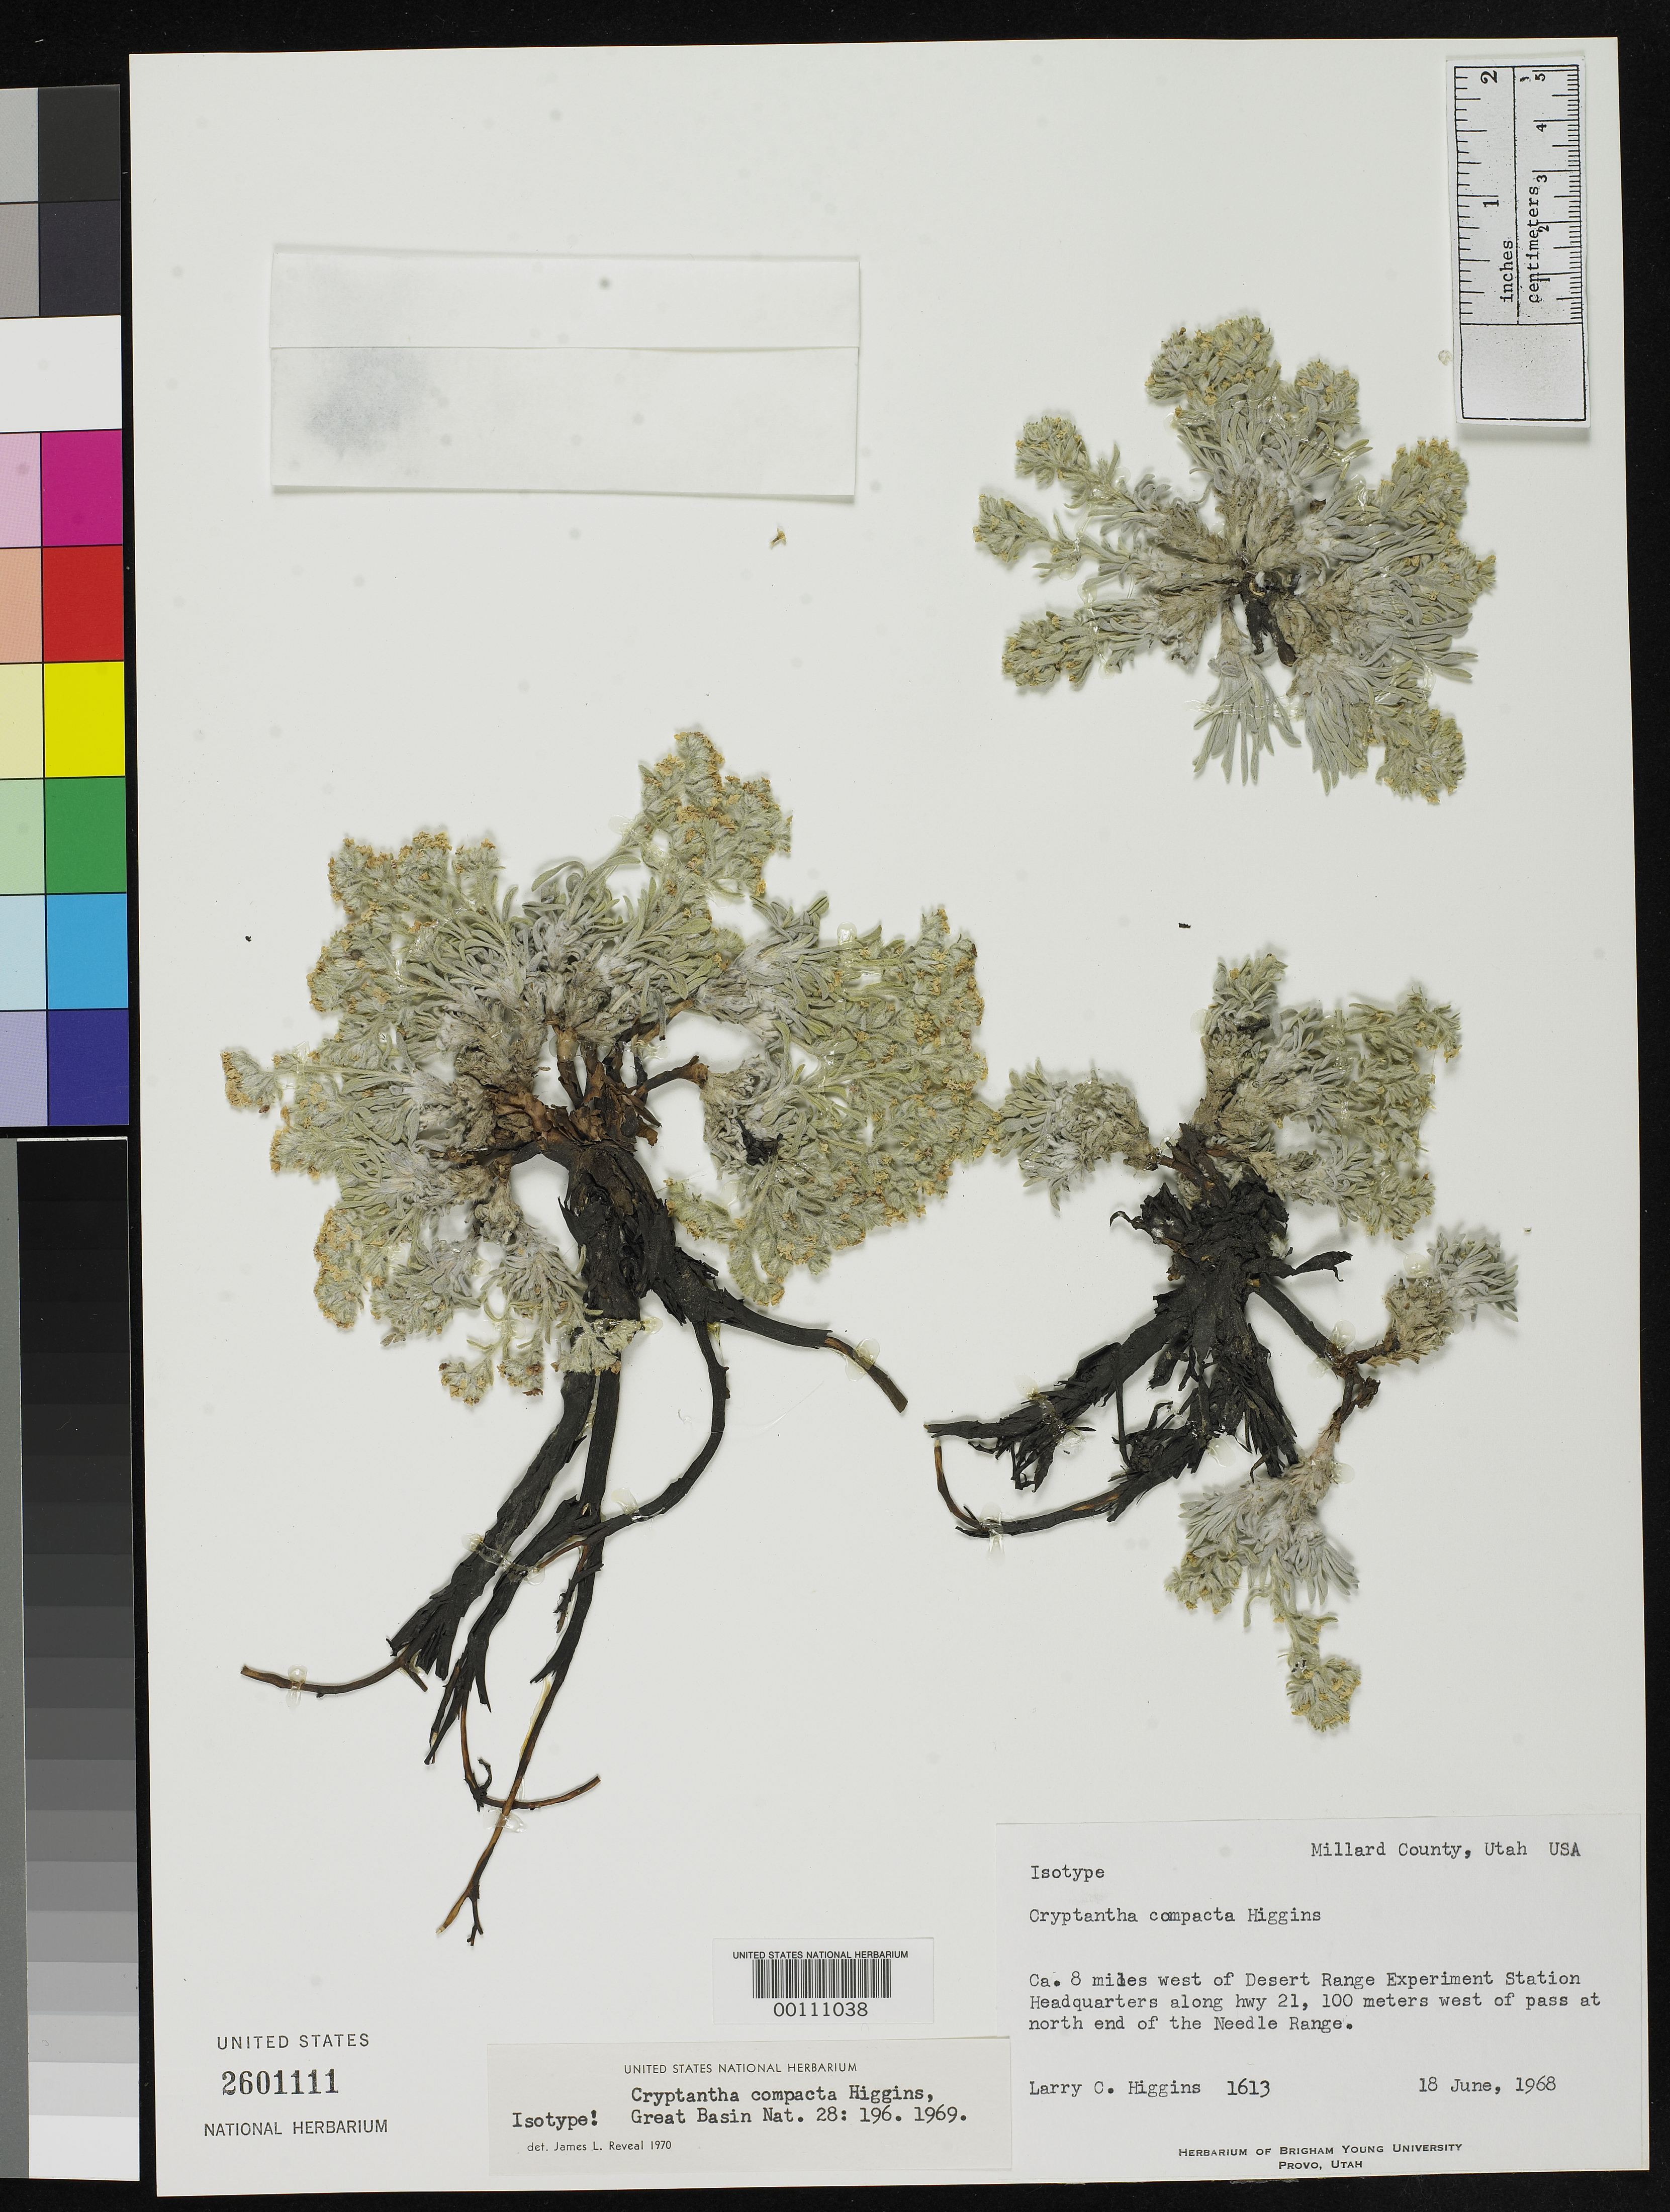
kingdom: Plantae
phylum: Tracheophyta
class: Magnoliopsida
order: Boraginales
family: Boraginaceae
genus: Cryptantha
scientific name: Cryptantha compacta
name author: L.C. Higgins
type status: Isotype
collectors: L. Higgins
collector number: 1613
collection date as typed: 18 Jun 1968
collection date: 1968-06-18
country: United States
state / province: Utah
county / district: Millard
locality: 8 miles west of desert Range Experiment Station along Highway 21.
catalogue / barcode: US 2601111